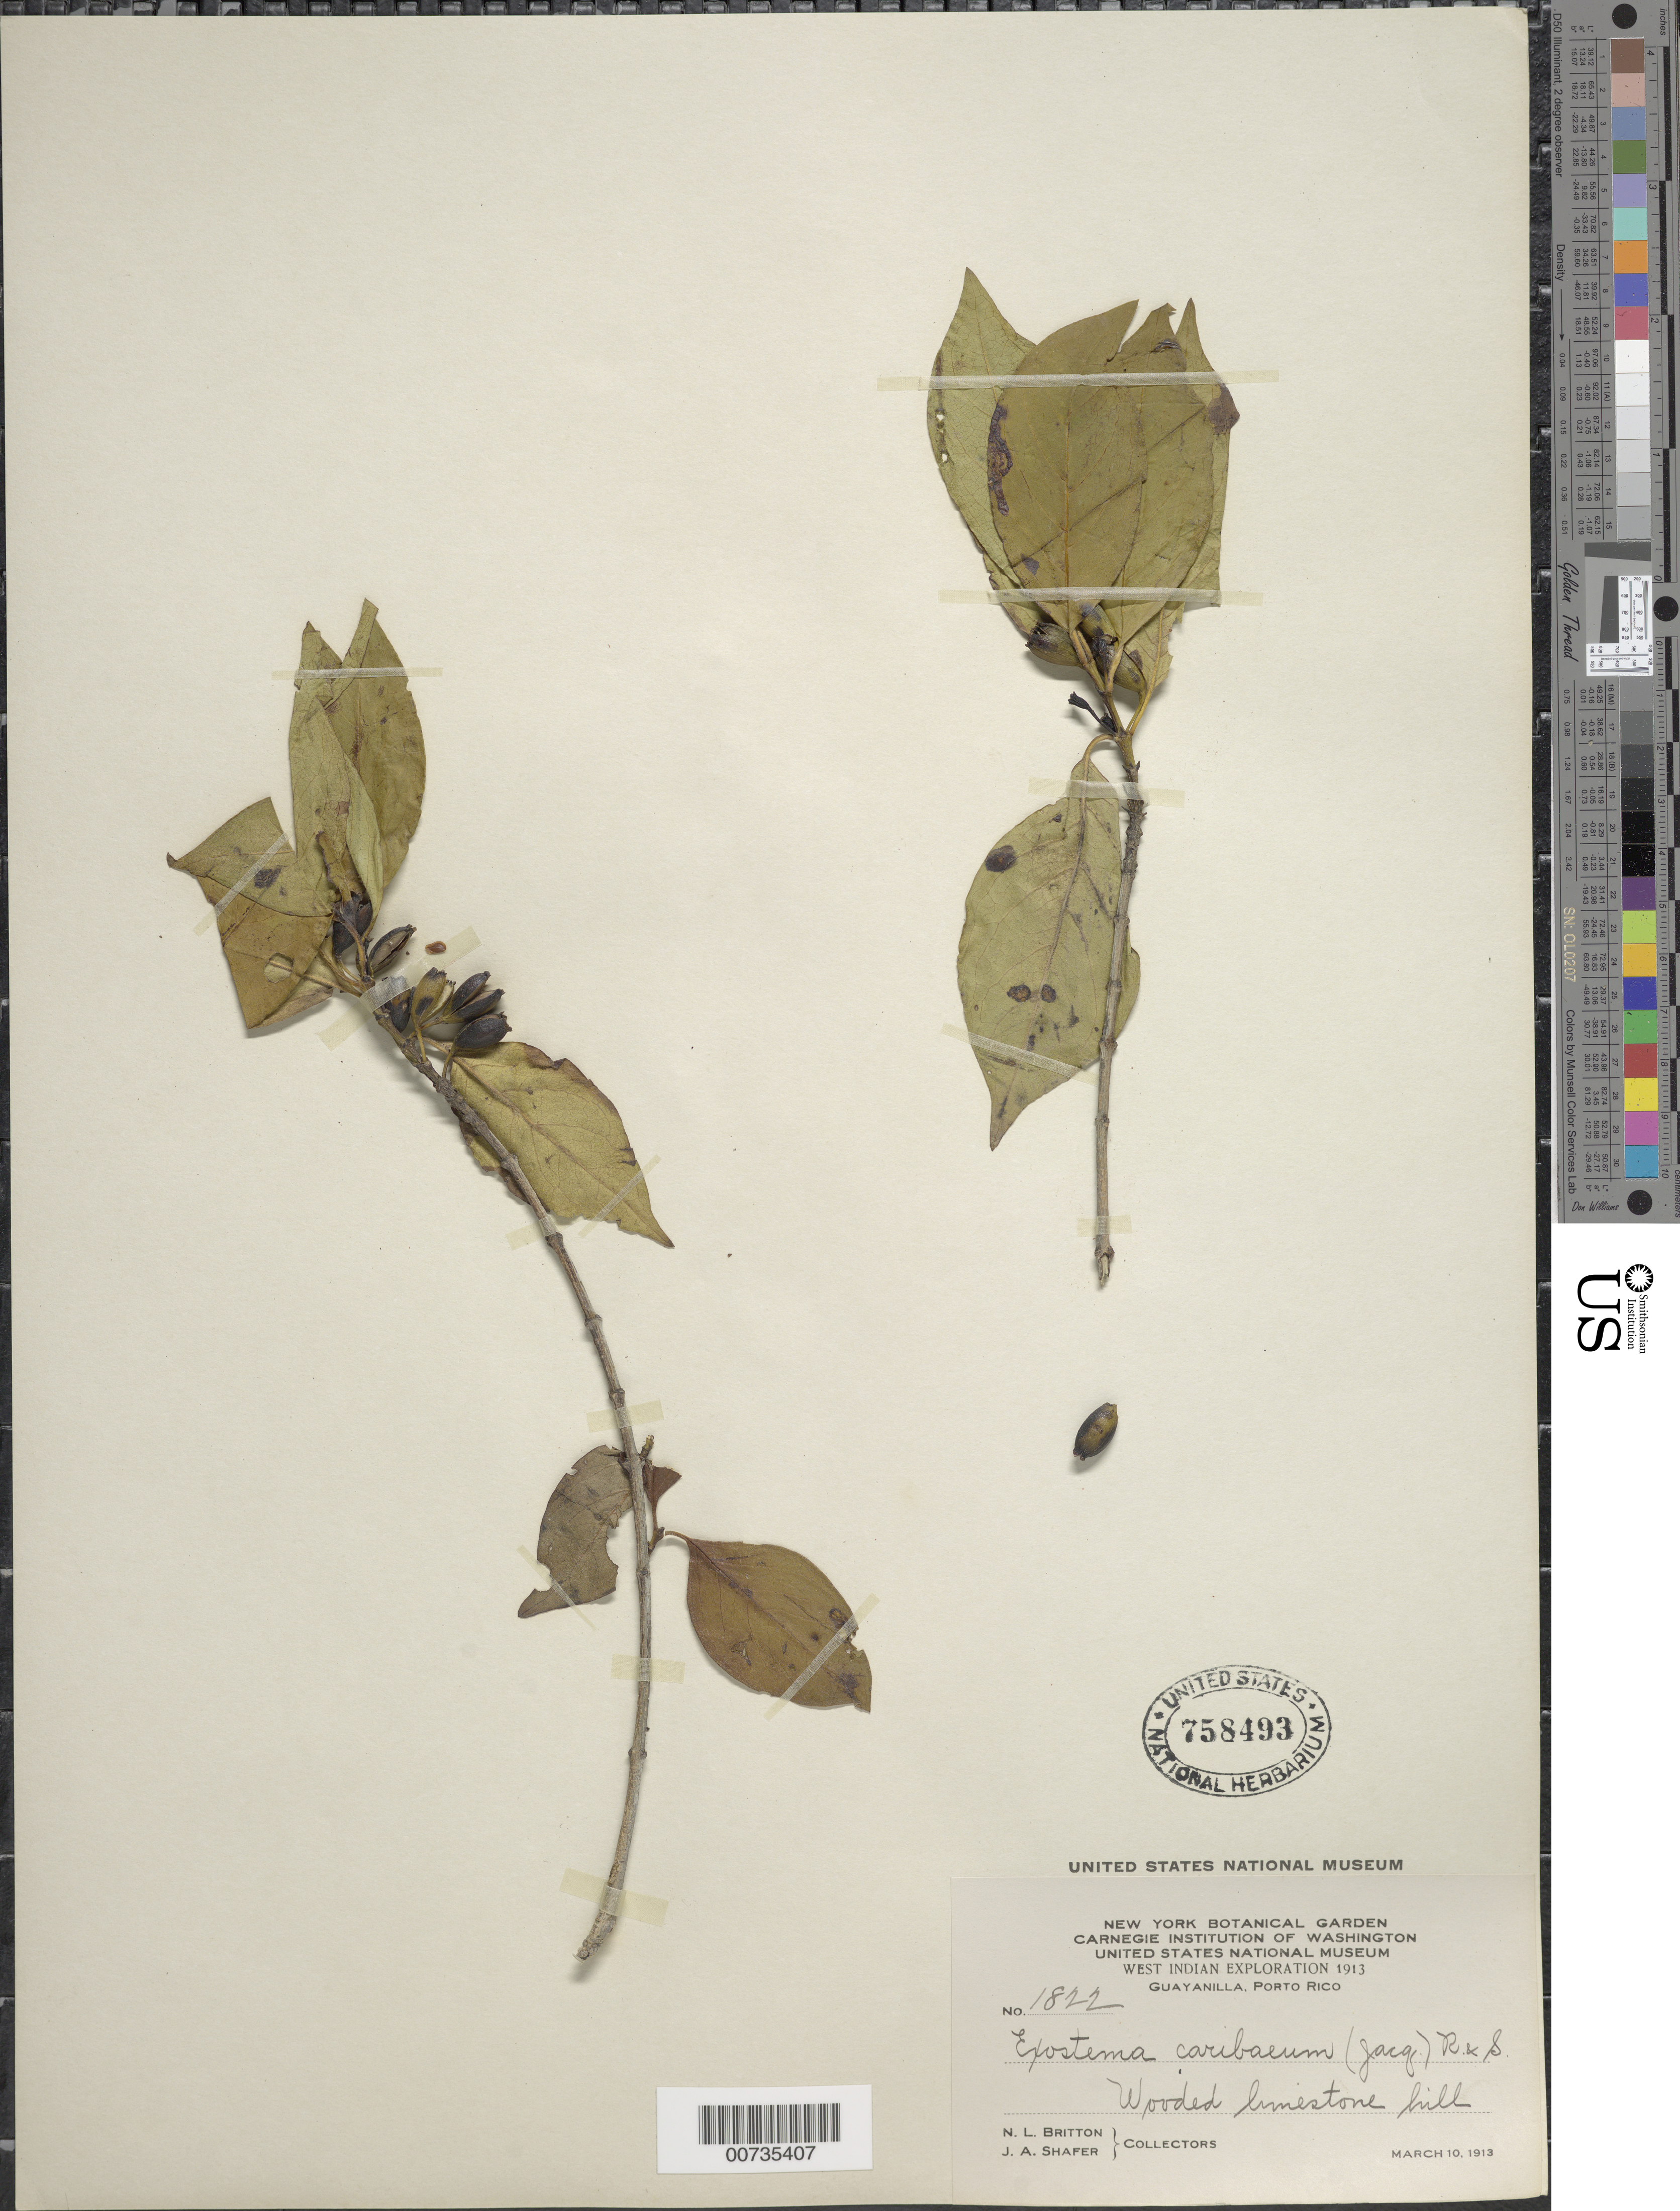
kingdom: Plantae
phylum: Tracheophyta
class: Magnoliopsida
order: Gentianales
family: Rubiaceae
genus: Exostema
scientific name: Exostema caribaeum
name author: (Jacq.) Roem. & Schult.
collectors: N. Britton & J. A. Shafer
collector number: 1822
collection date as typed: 10 Mar 1913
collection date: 1913-03-10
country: Puerto Rico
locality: Guayanilla.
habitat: Wooded limestone hill.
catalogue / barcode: US 758493